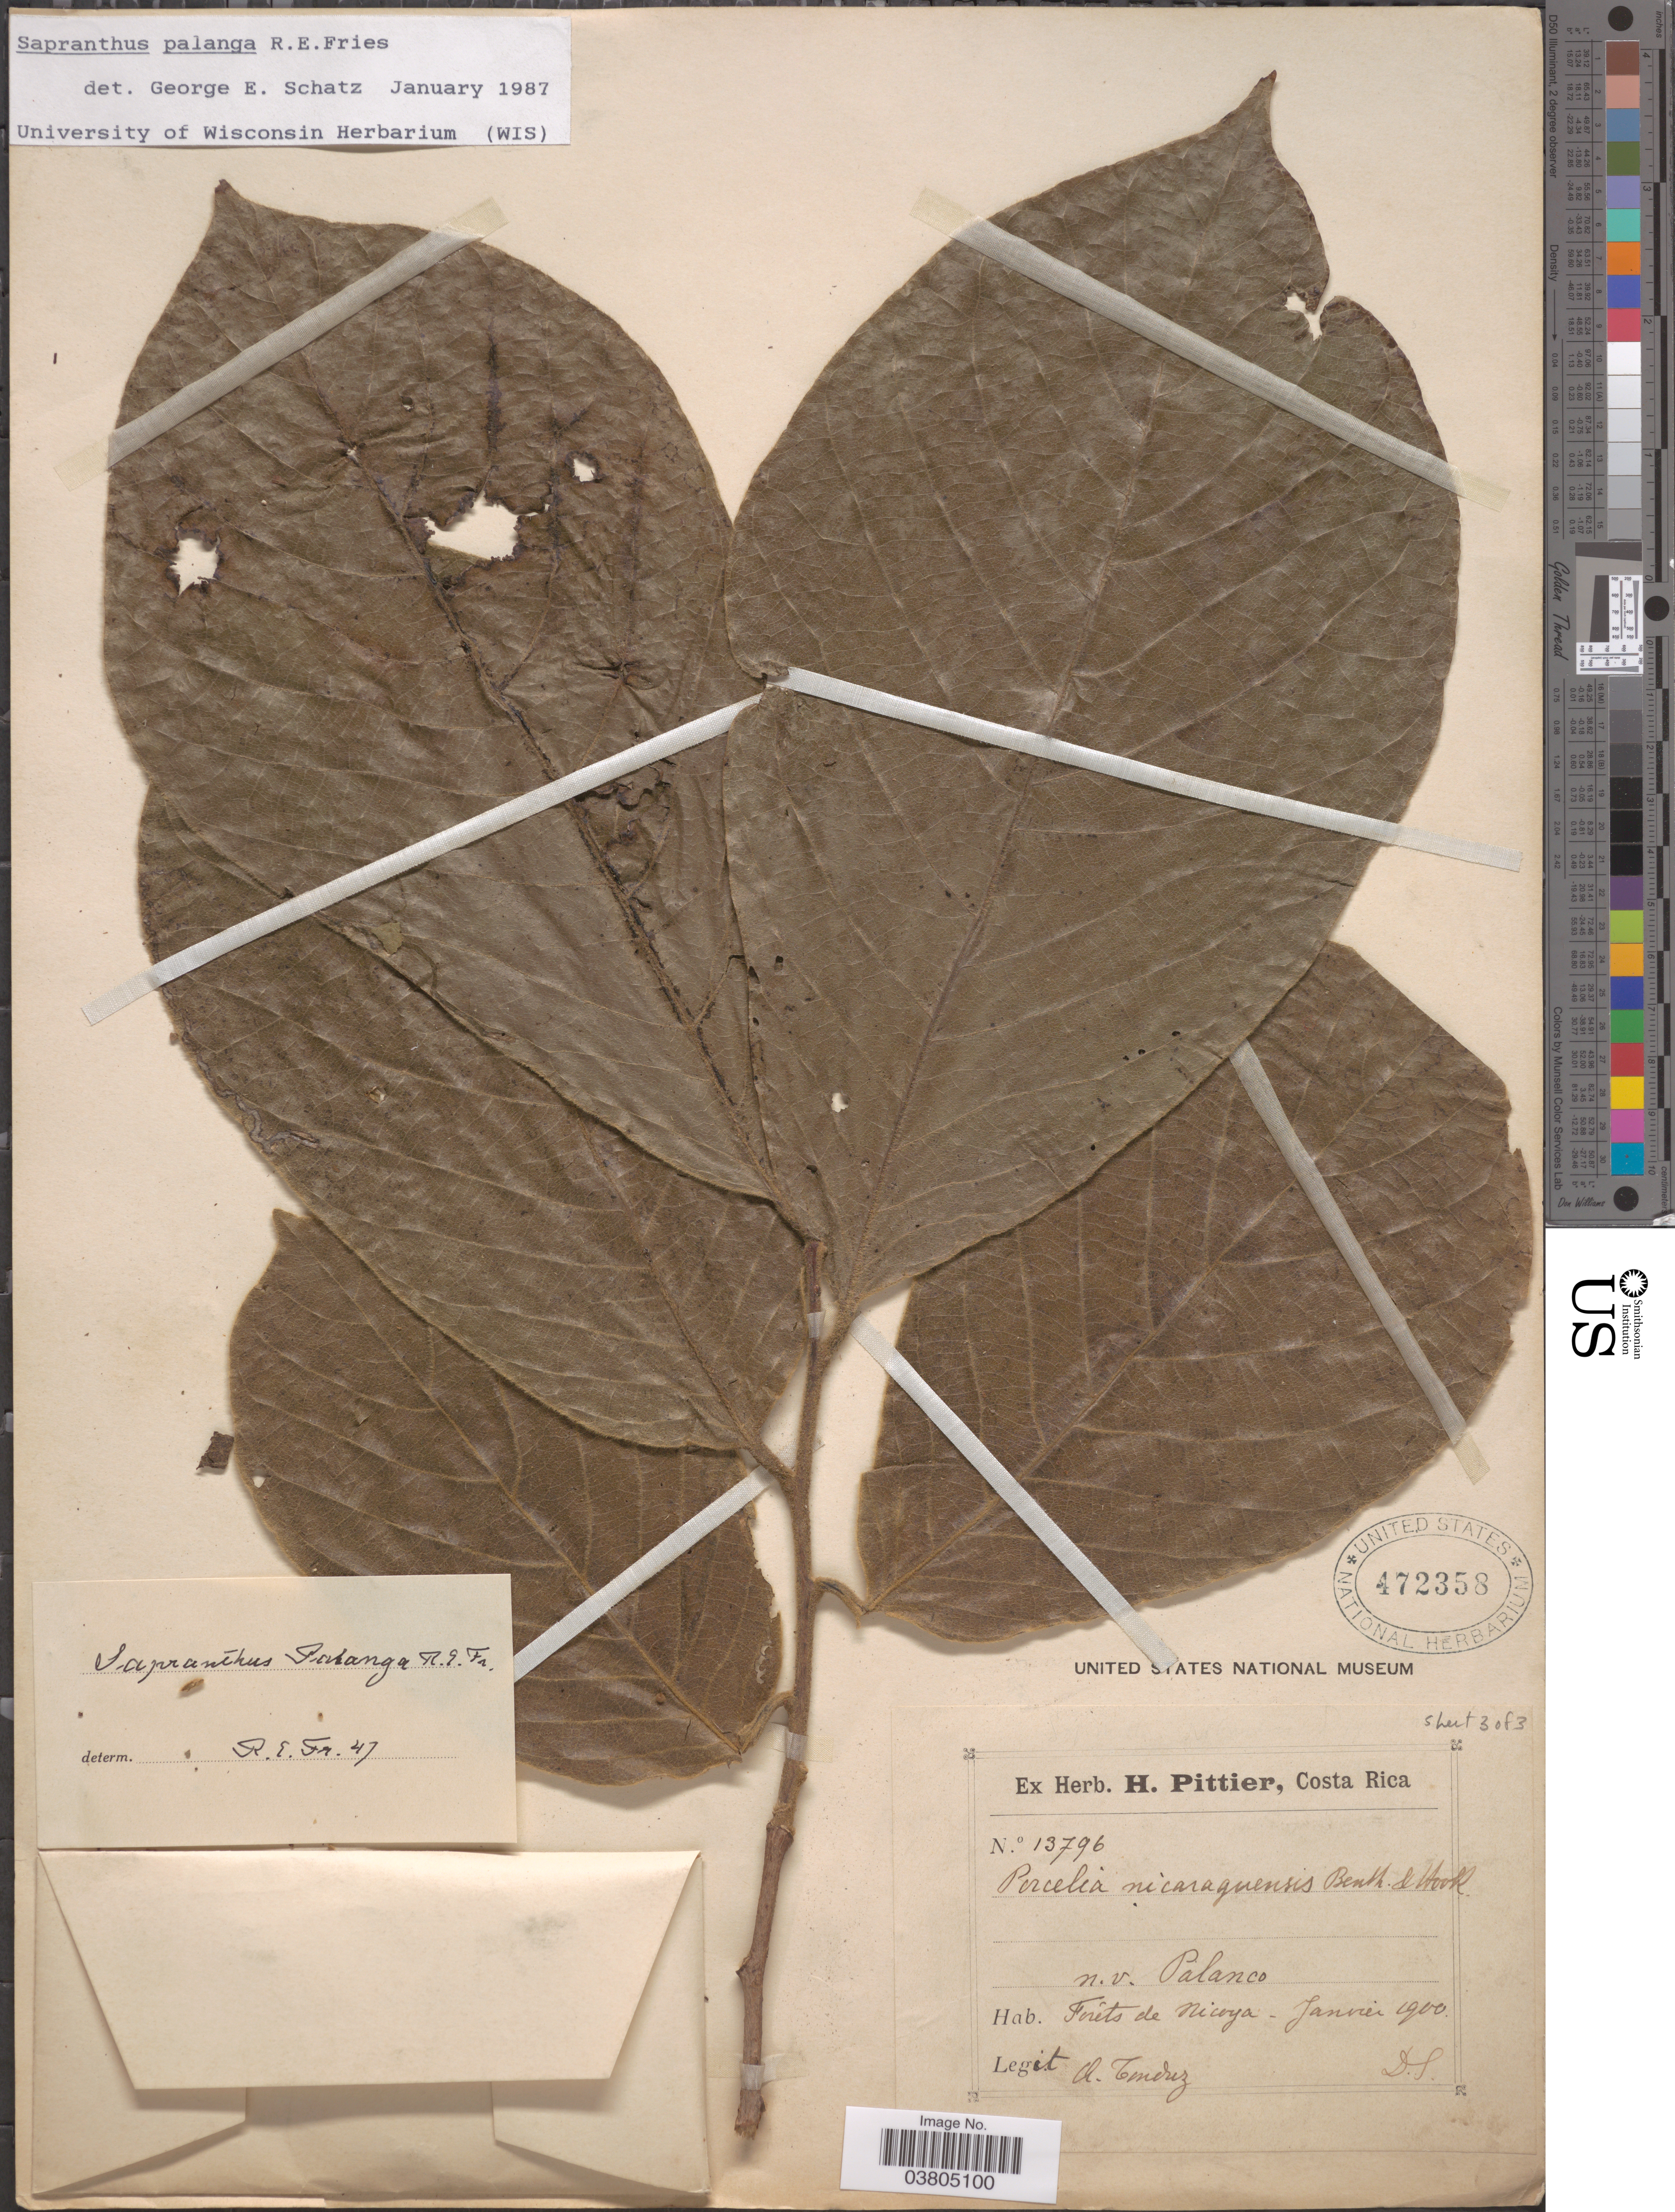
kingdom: Plantae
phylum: Tracheophyta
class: Magnoliopsida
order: Magnoliales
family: Annonaceae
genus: Sapranthus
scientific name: Sapranthus palanga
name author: R.E. Fr.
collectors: A. Tonduz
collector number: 13796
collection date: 1900-01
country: Costa Rica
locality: Forêts de Nicoya.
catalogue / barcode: US 472358